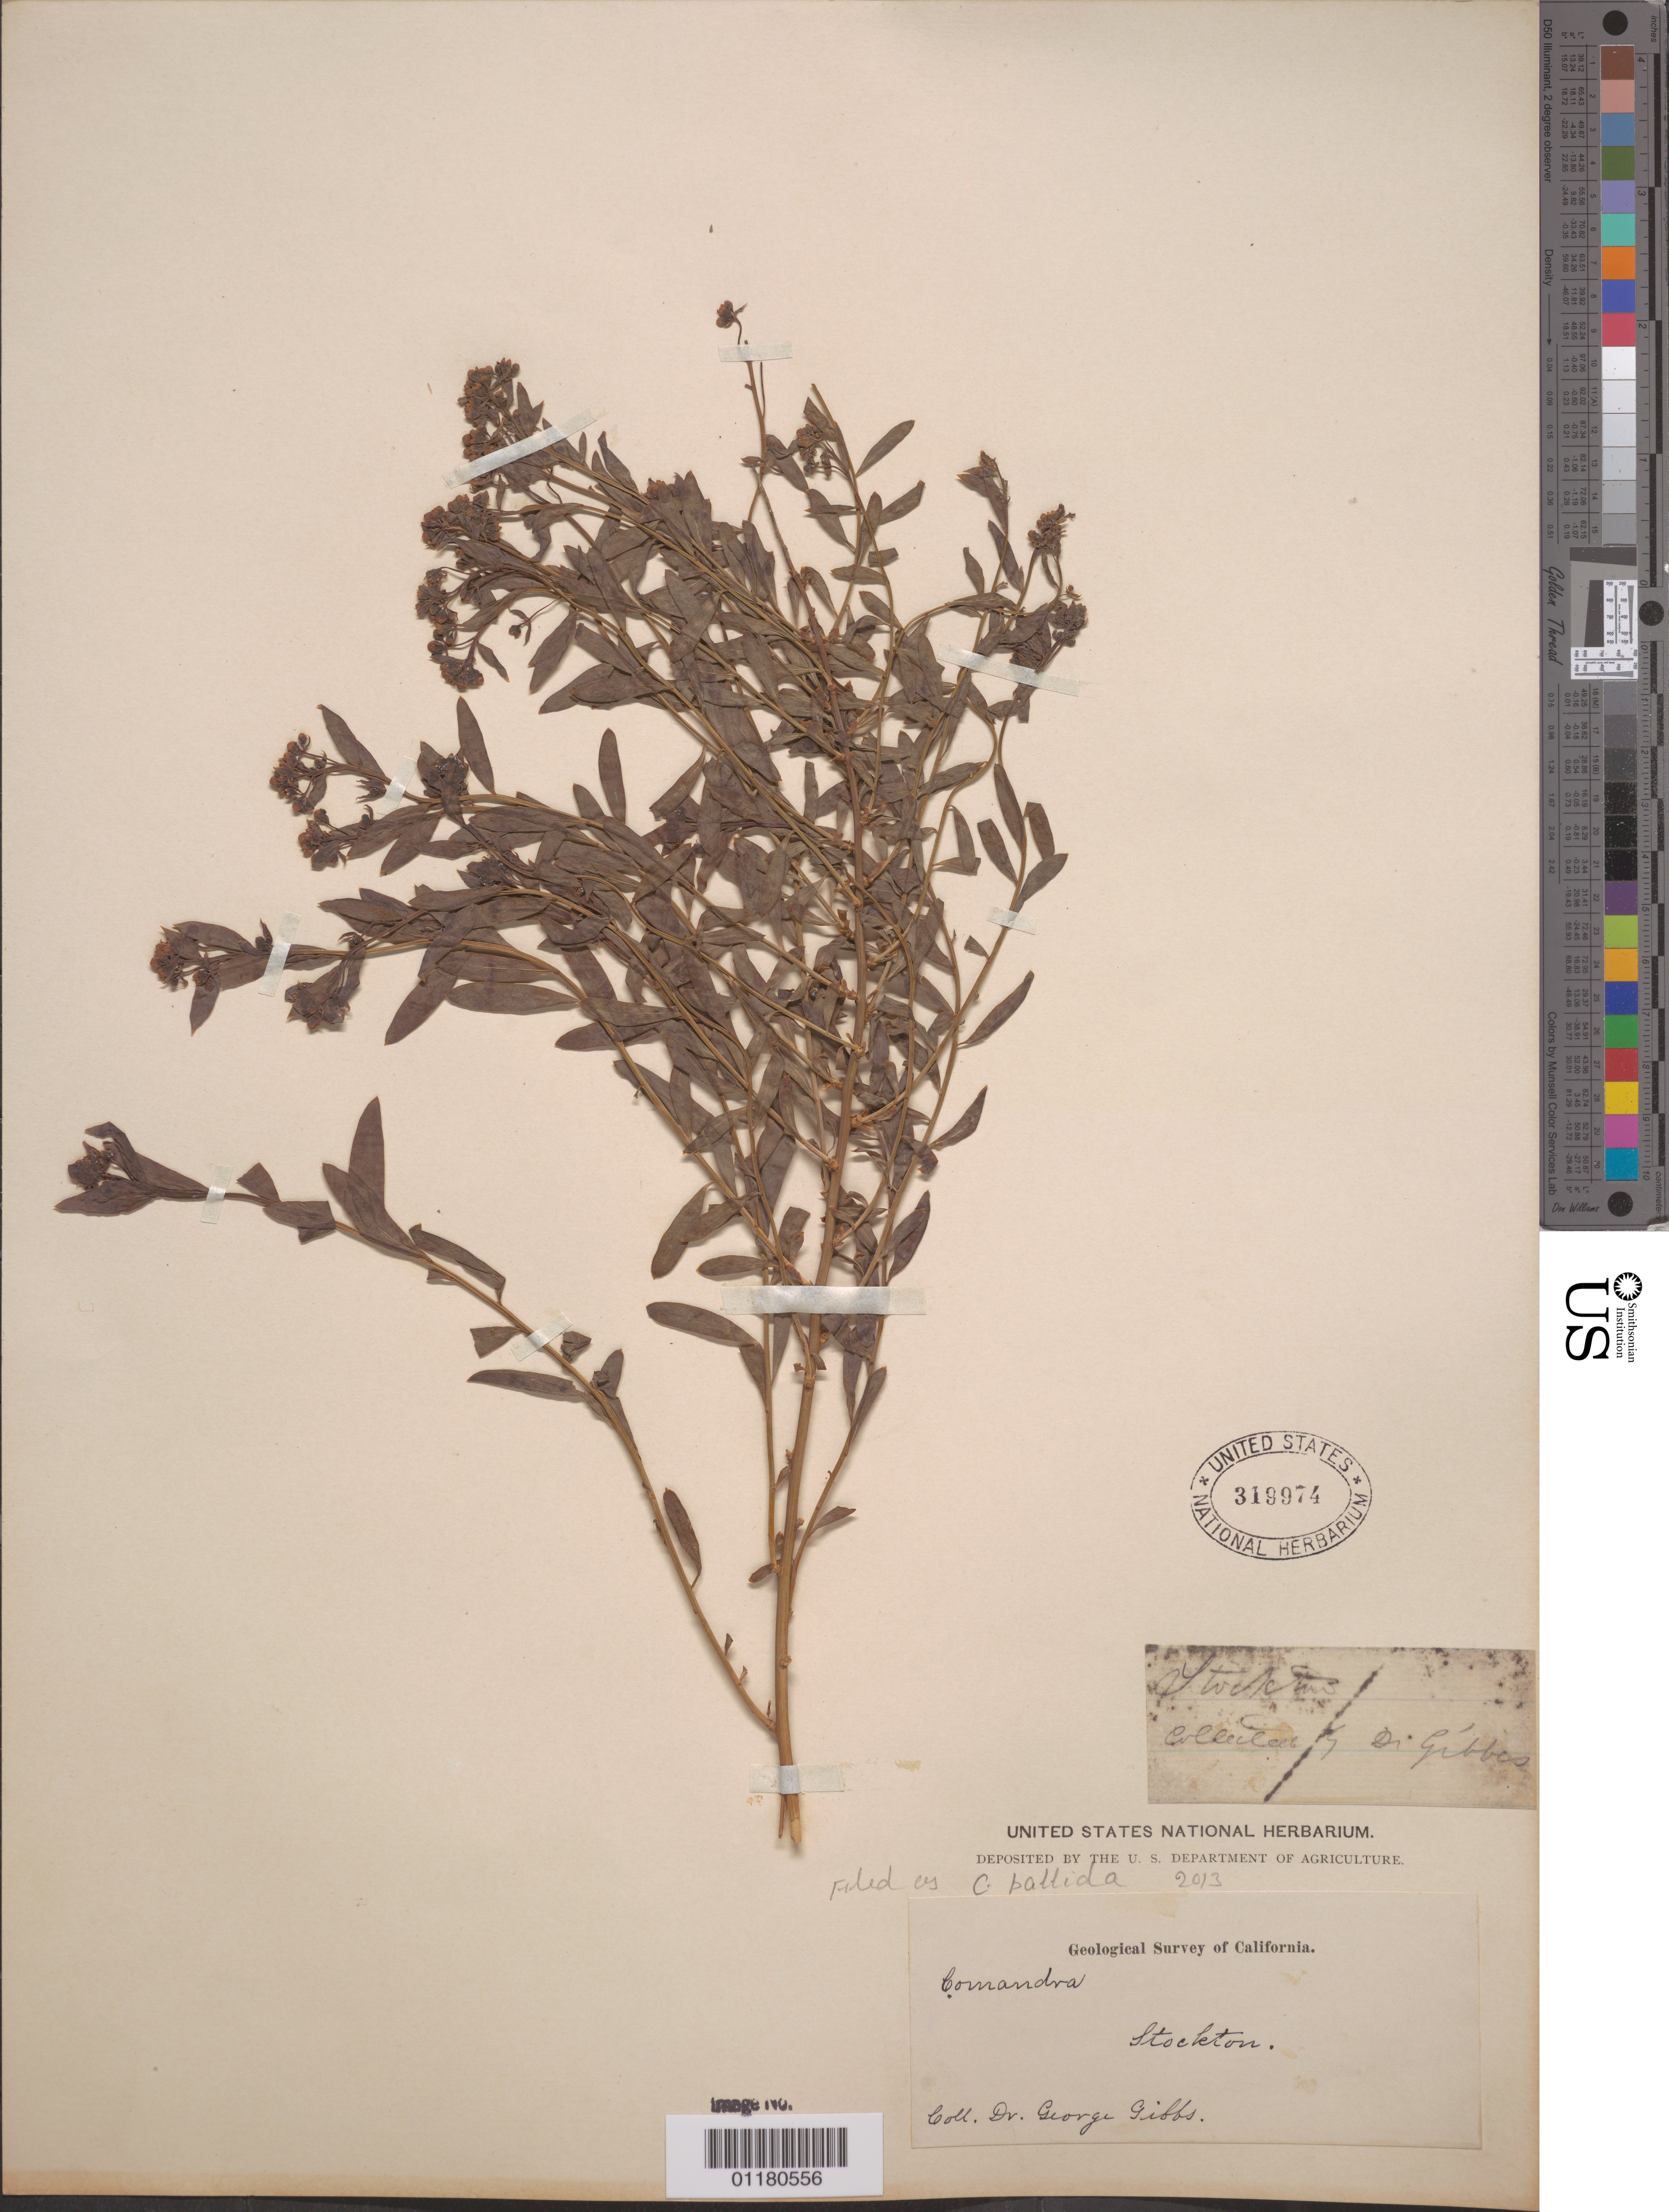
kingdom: Plantae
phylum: Tracheophyta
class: Magnoliopsida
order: Santalales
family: Comandraceae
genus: Comandra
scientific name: Comandra pallida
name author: A. DC.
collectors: G. Gibbs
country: United States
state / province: California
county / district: San Joaquin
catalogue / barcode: US 319974